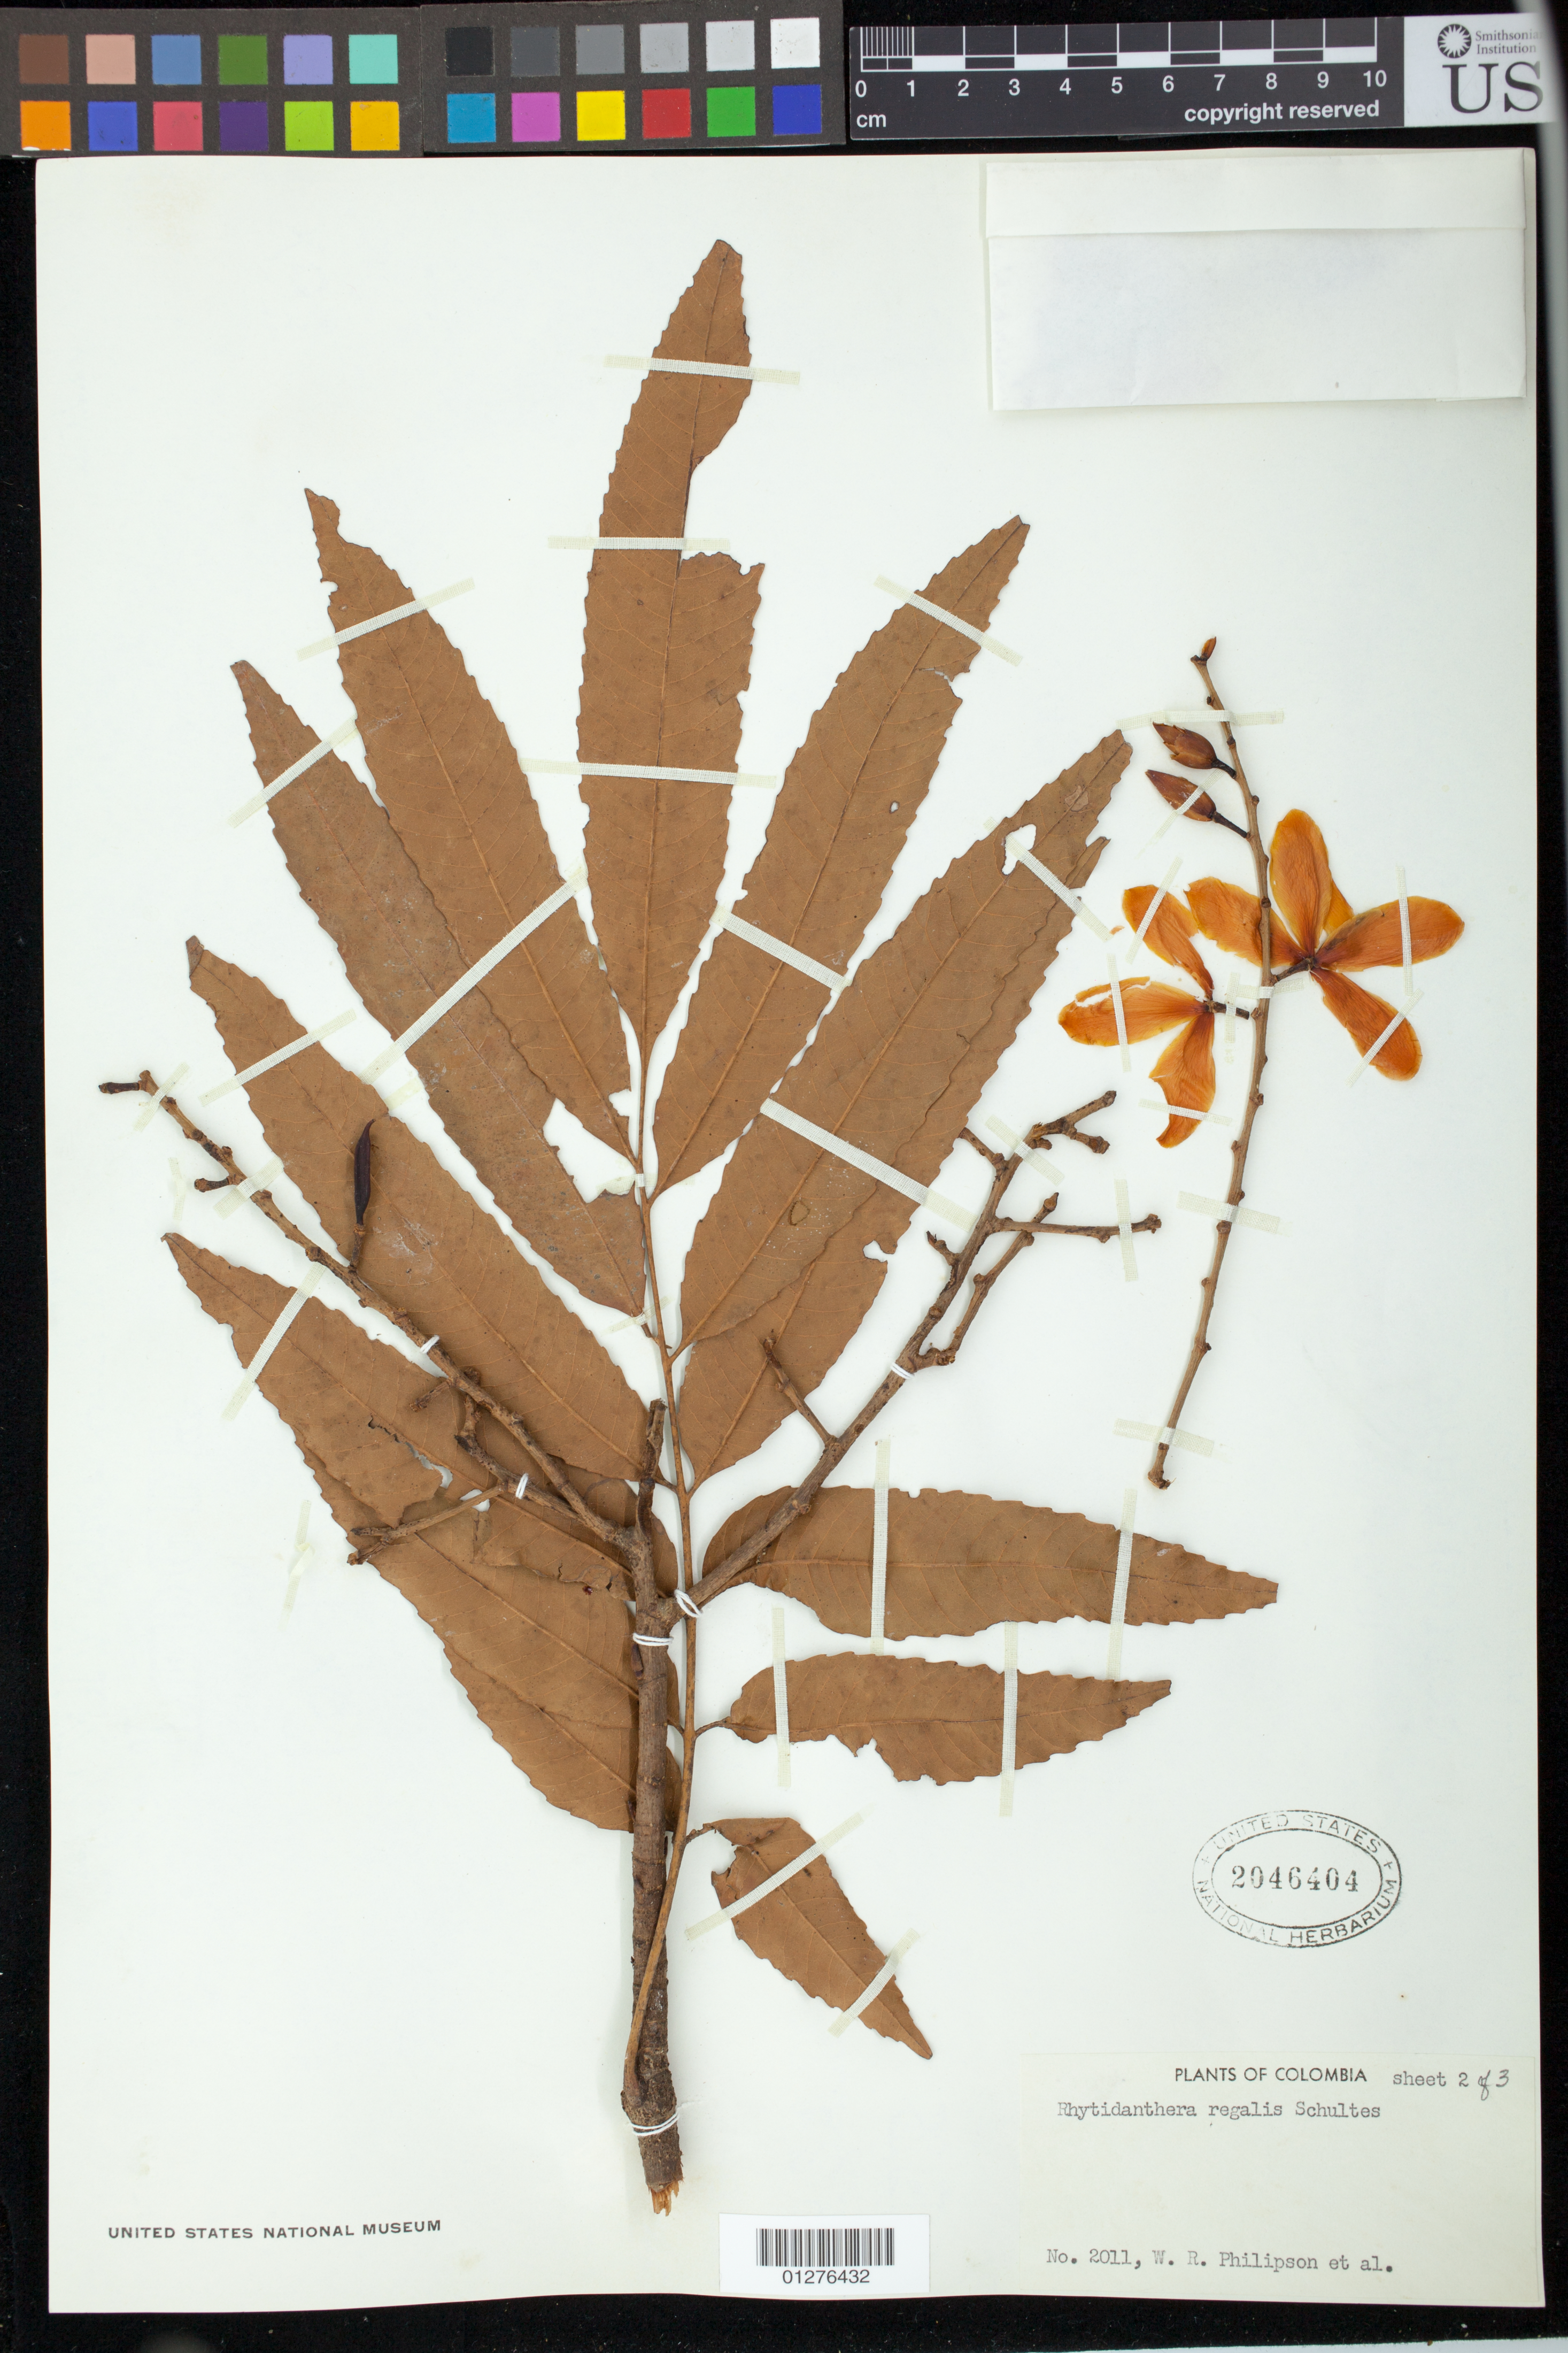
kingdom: Plantae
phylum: Tracheophyta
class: Magnoliopsida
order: Malpighiales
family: Ochnaceae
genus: Rhytidanthera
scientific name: Rhytidanthera regalis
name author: R.E. Schult.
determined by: Reinales, Sandra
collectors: W. R. Philipson & J. M. Idrobo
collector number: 2011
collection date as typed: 30 Dec 1949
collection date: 1949-12-30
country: Colombia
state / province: Meta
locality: Sierra de la Macarena: Central Mountains, North Ridge.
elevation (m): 1500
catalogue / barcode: US 2046404